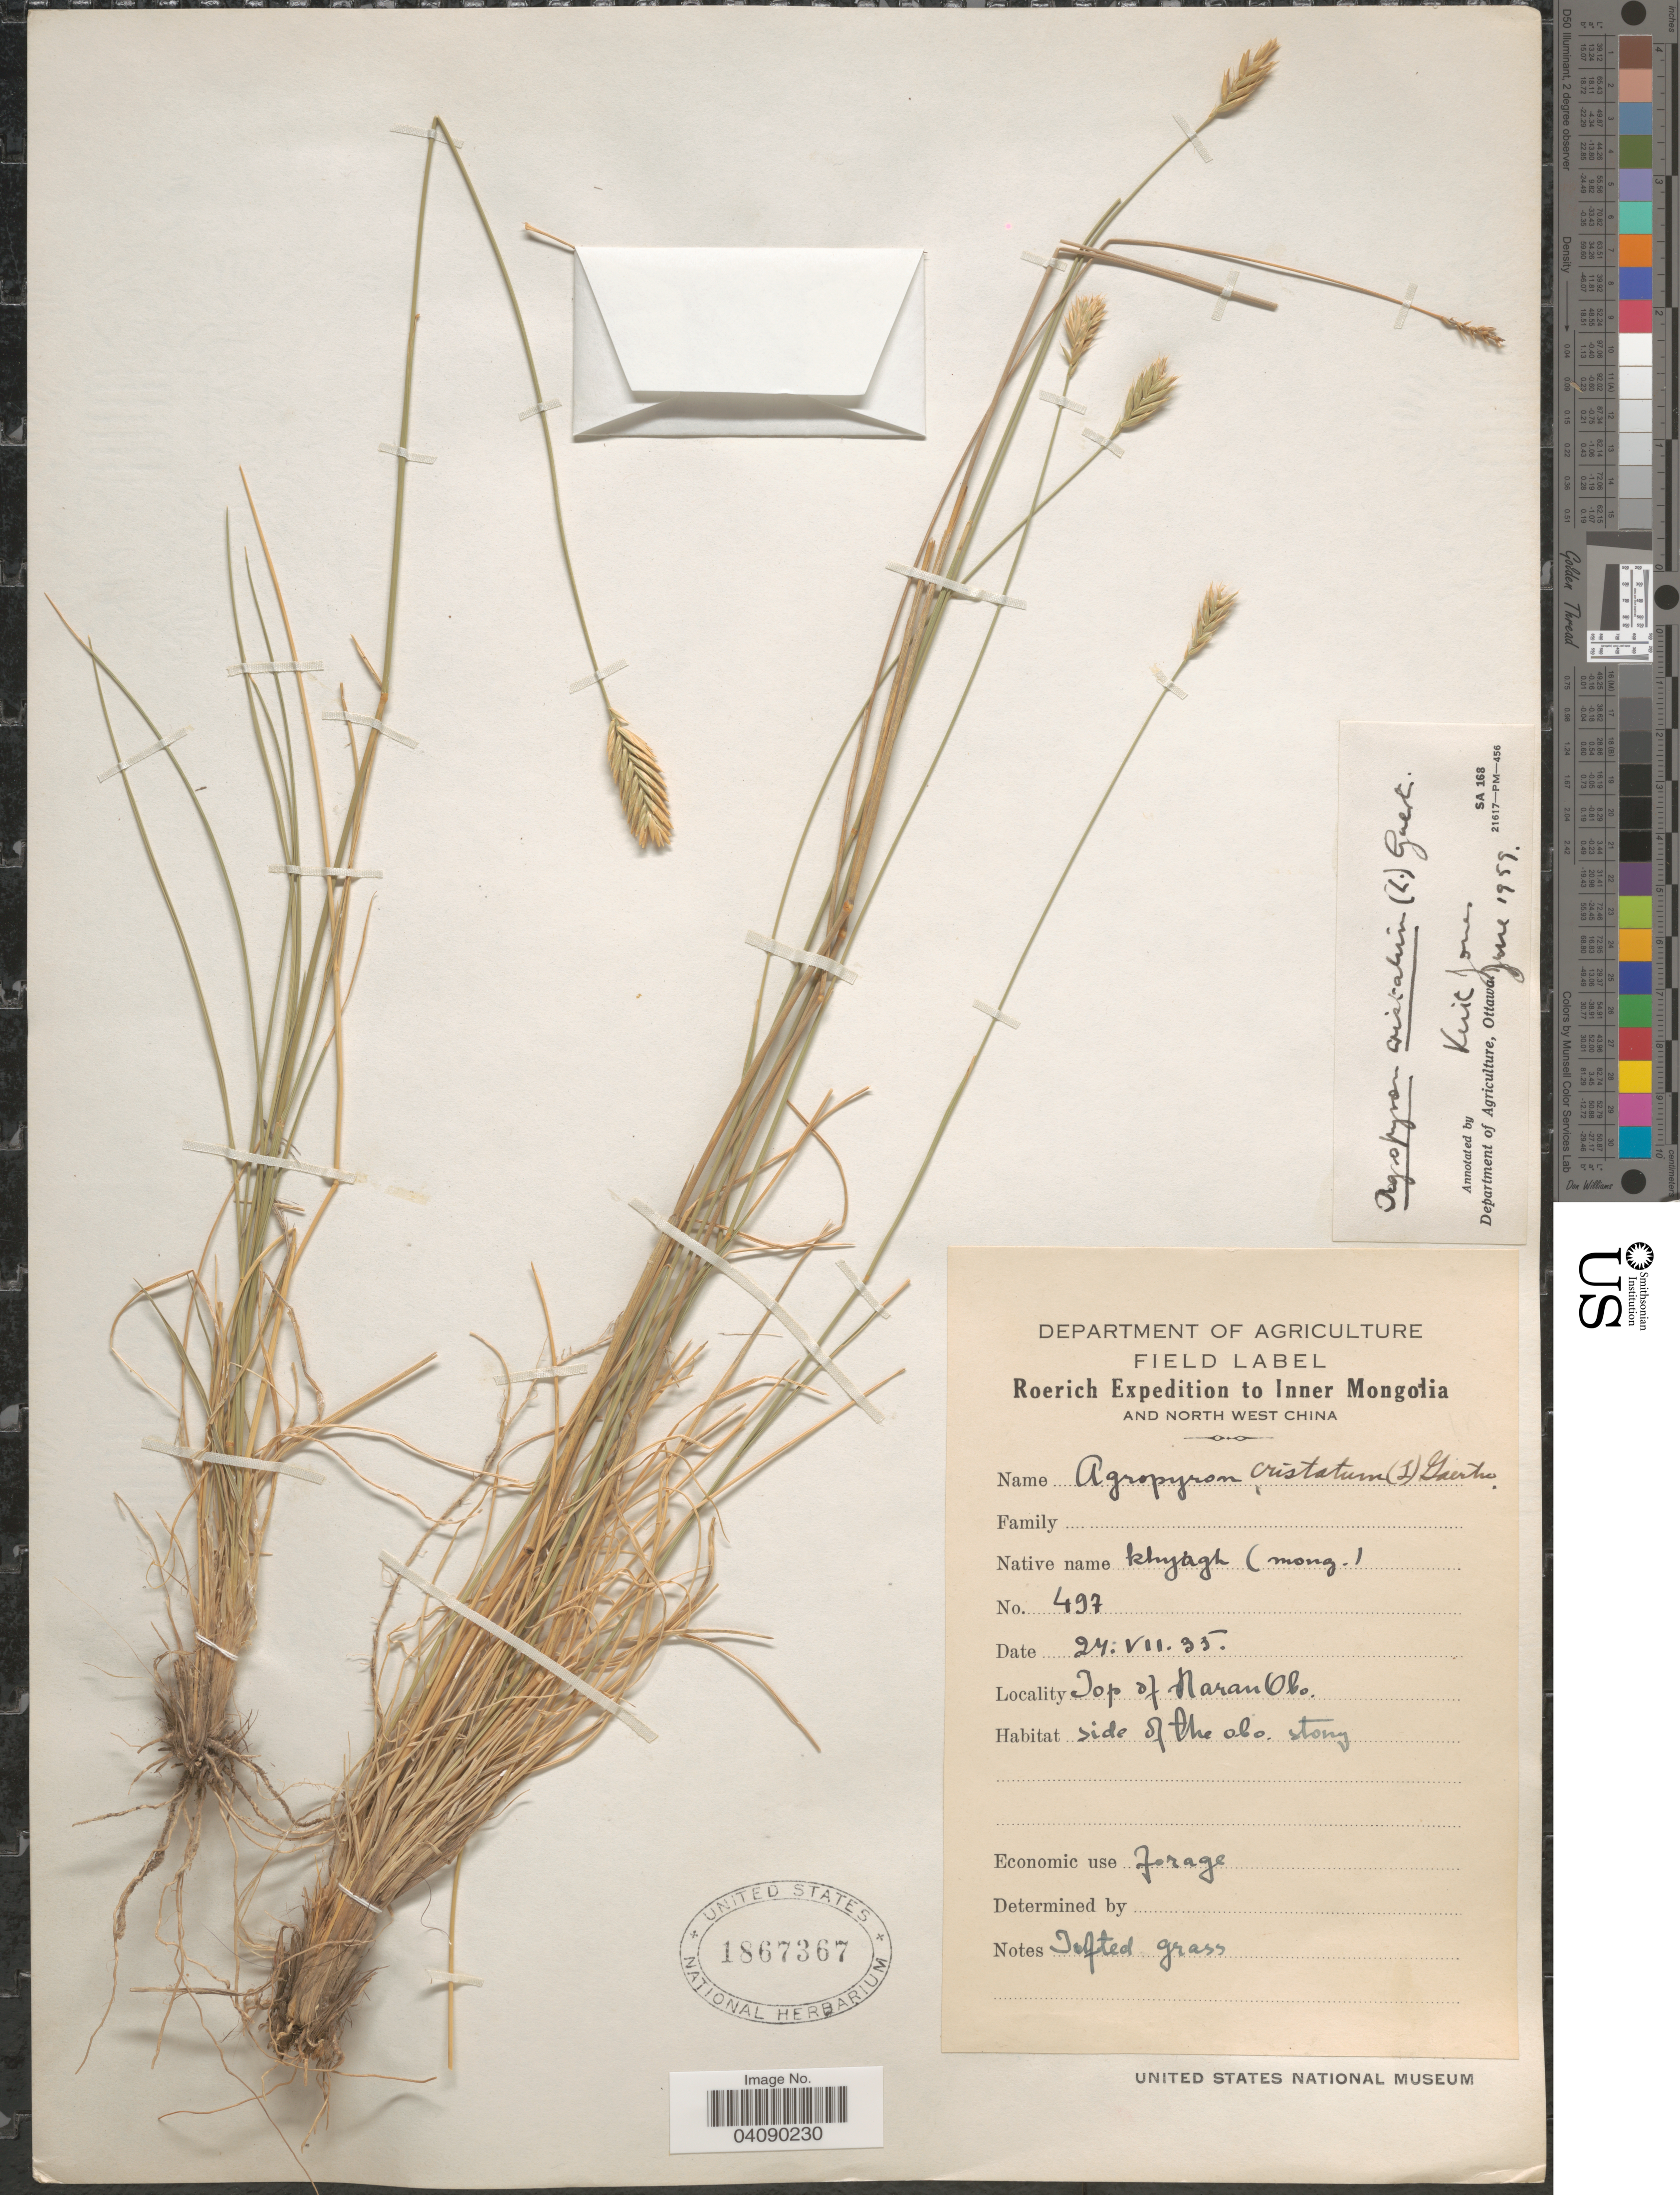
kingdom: Plantae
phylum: Tracheophyta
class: Liliopsida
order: Poales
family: Poaceae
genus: Agropyron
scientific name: Agropyron cristatum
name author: (L.) Gaertn.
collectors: Roerich Expedition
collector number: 497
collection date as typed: Transcribed d/m/y: 24/7/35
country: China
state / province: Nei Monggol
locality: To Inner Mongolia and North West China. Top of Naran Obo. Side of the obo. stony.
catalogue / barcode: US 1867367